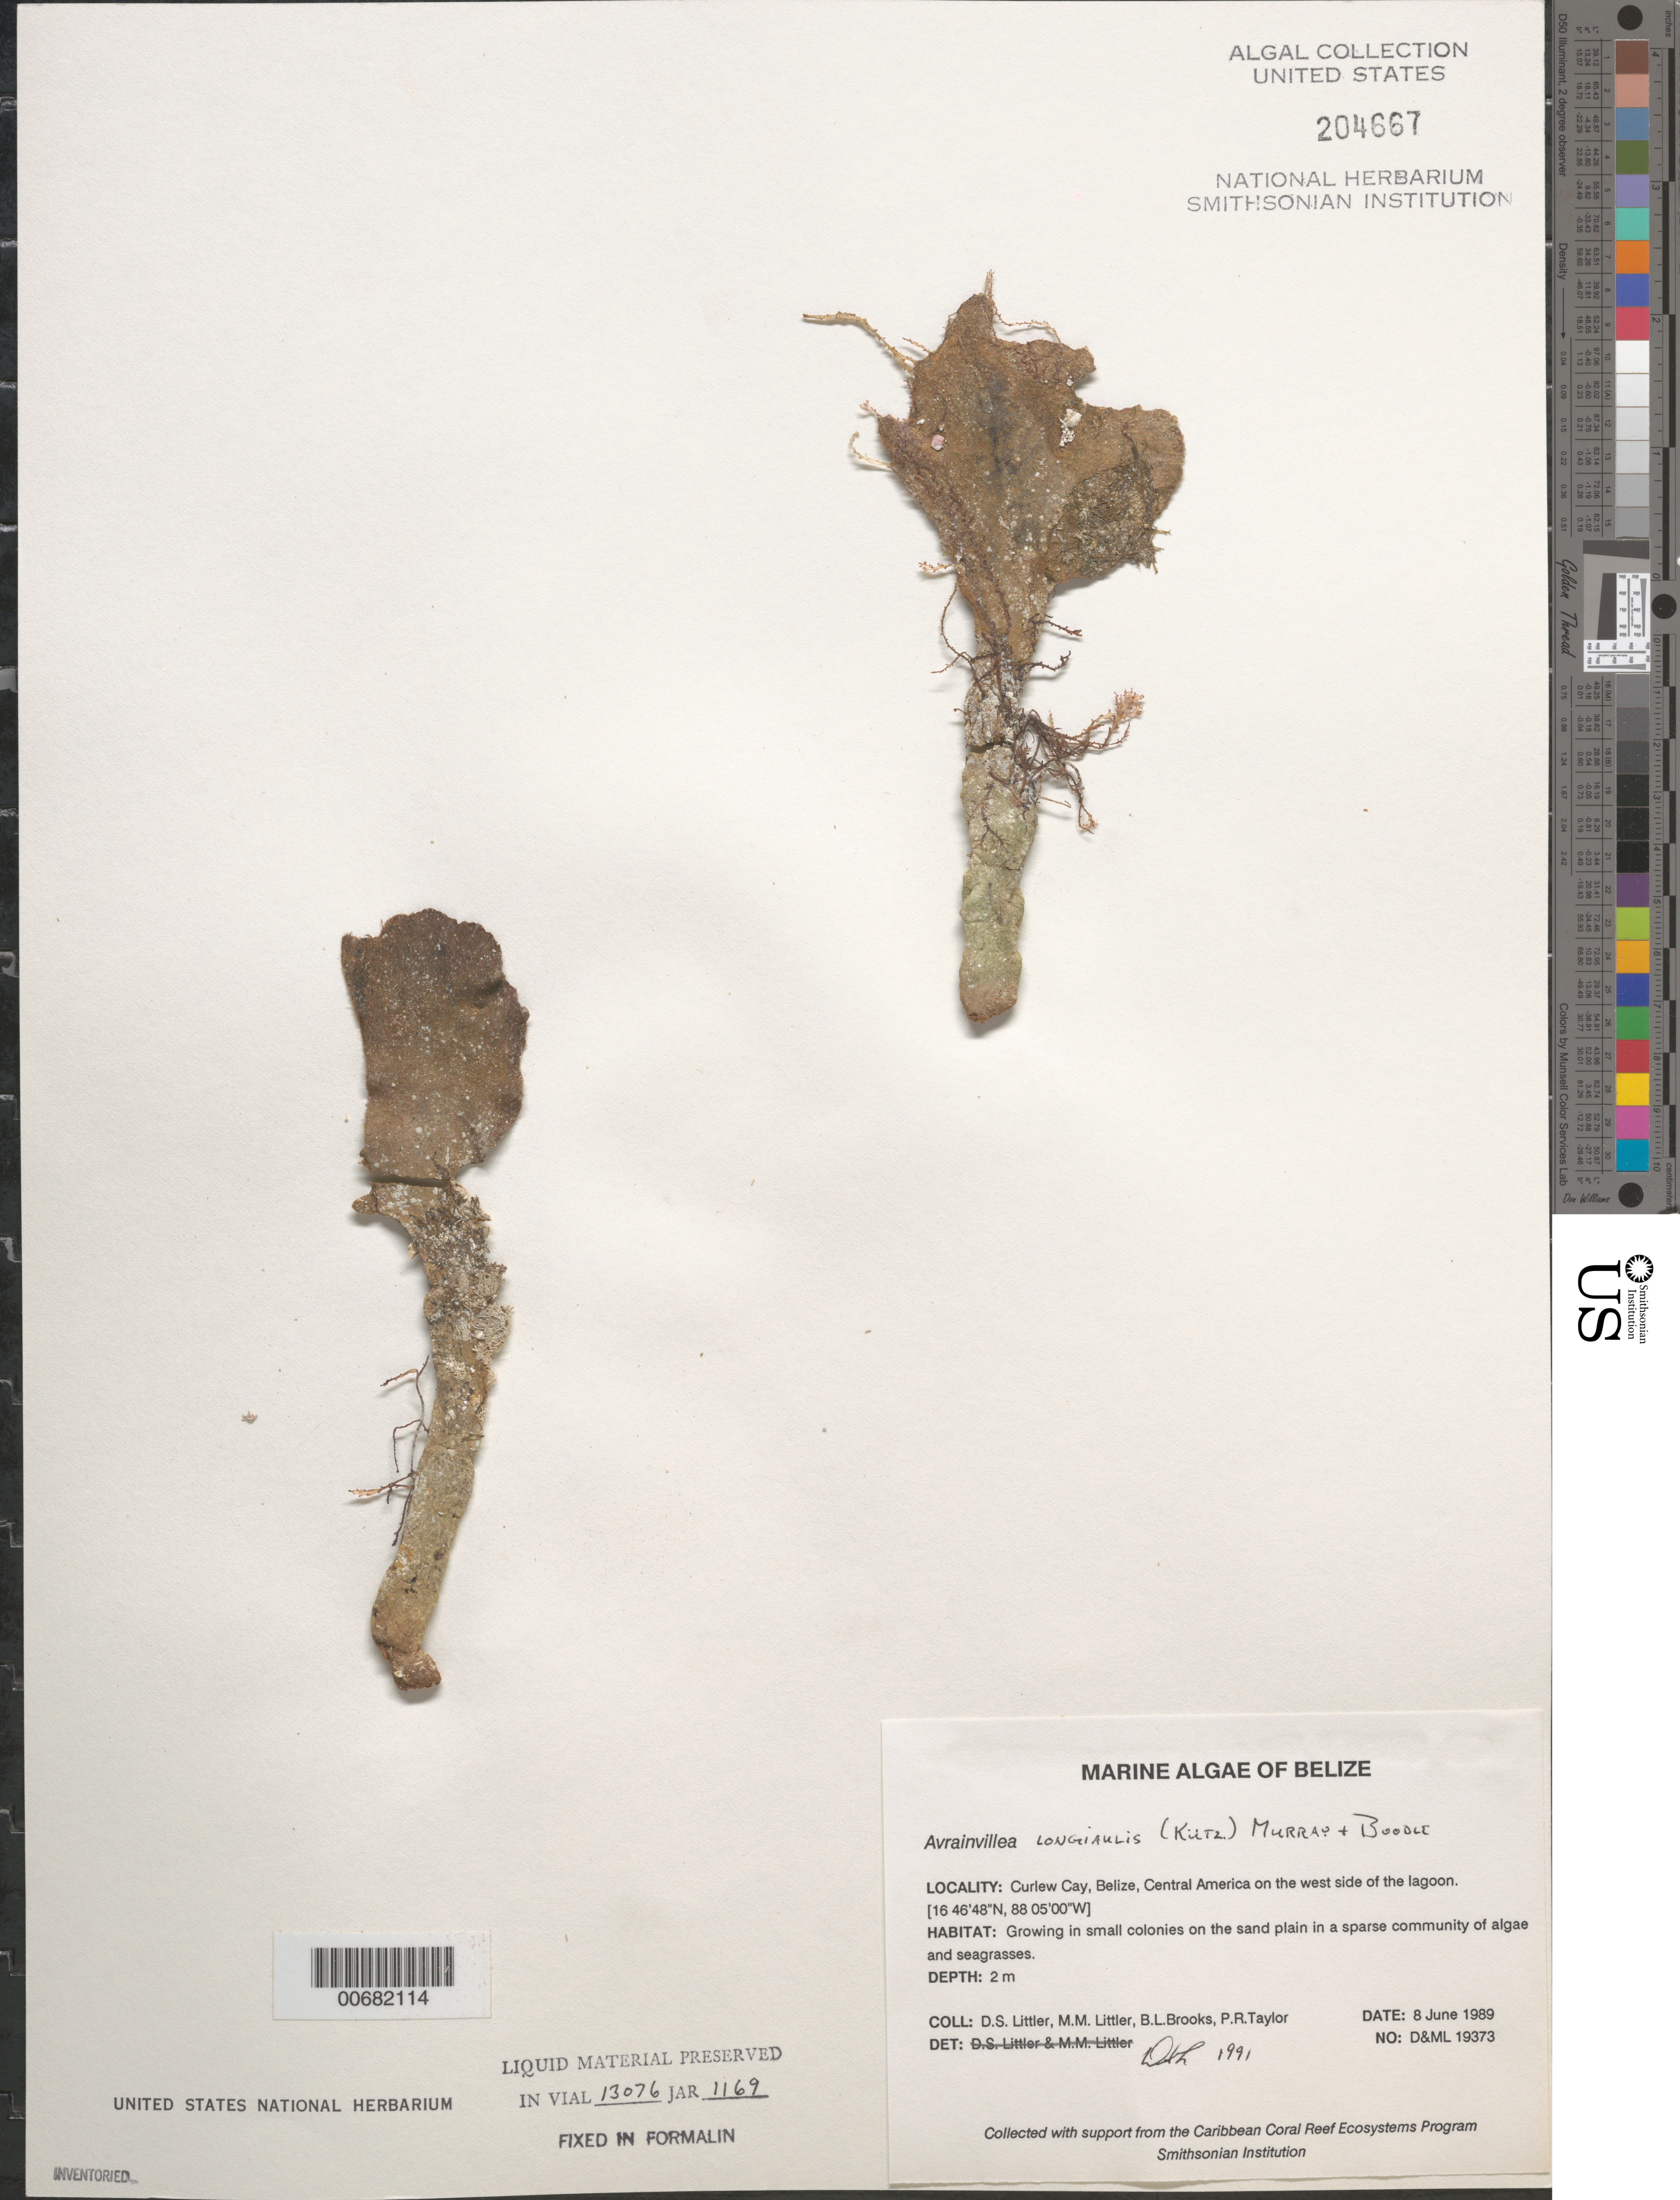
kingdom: Plantae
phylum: Chlorophyta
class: Ulvophyceae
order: Bryopsidales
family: Dichotomosiphonaceae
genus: Avrainvillea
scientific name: Avrainvillea longicaulis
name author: (Kütz.) G. Murray & Boodle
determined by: Littler, D. S.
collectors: D. S. Littler, M. M. Littler, B. Brooks & P. R. Taylor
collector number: D&ML 19373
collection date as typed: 08 Jun 1989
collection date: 1989-06-08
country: Belize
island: Curlew Cay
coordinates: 16 46' 48" N, 88 05' 00" W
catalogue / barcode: US 204667